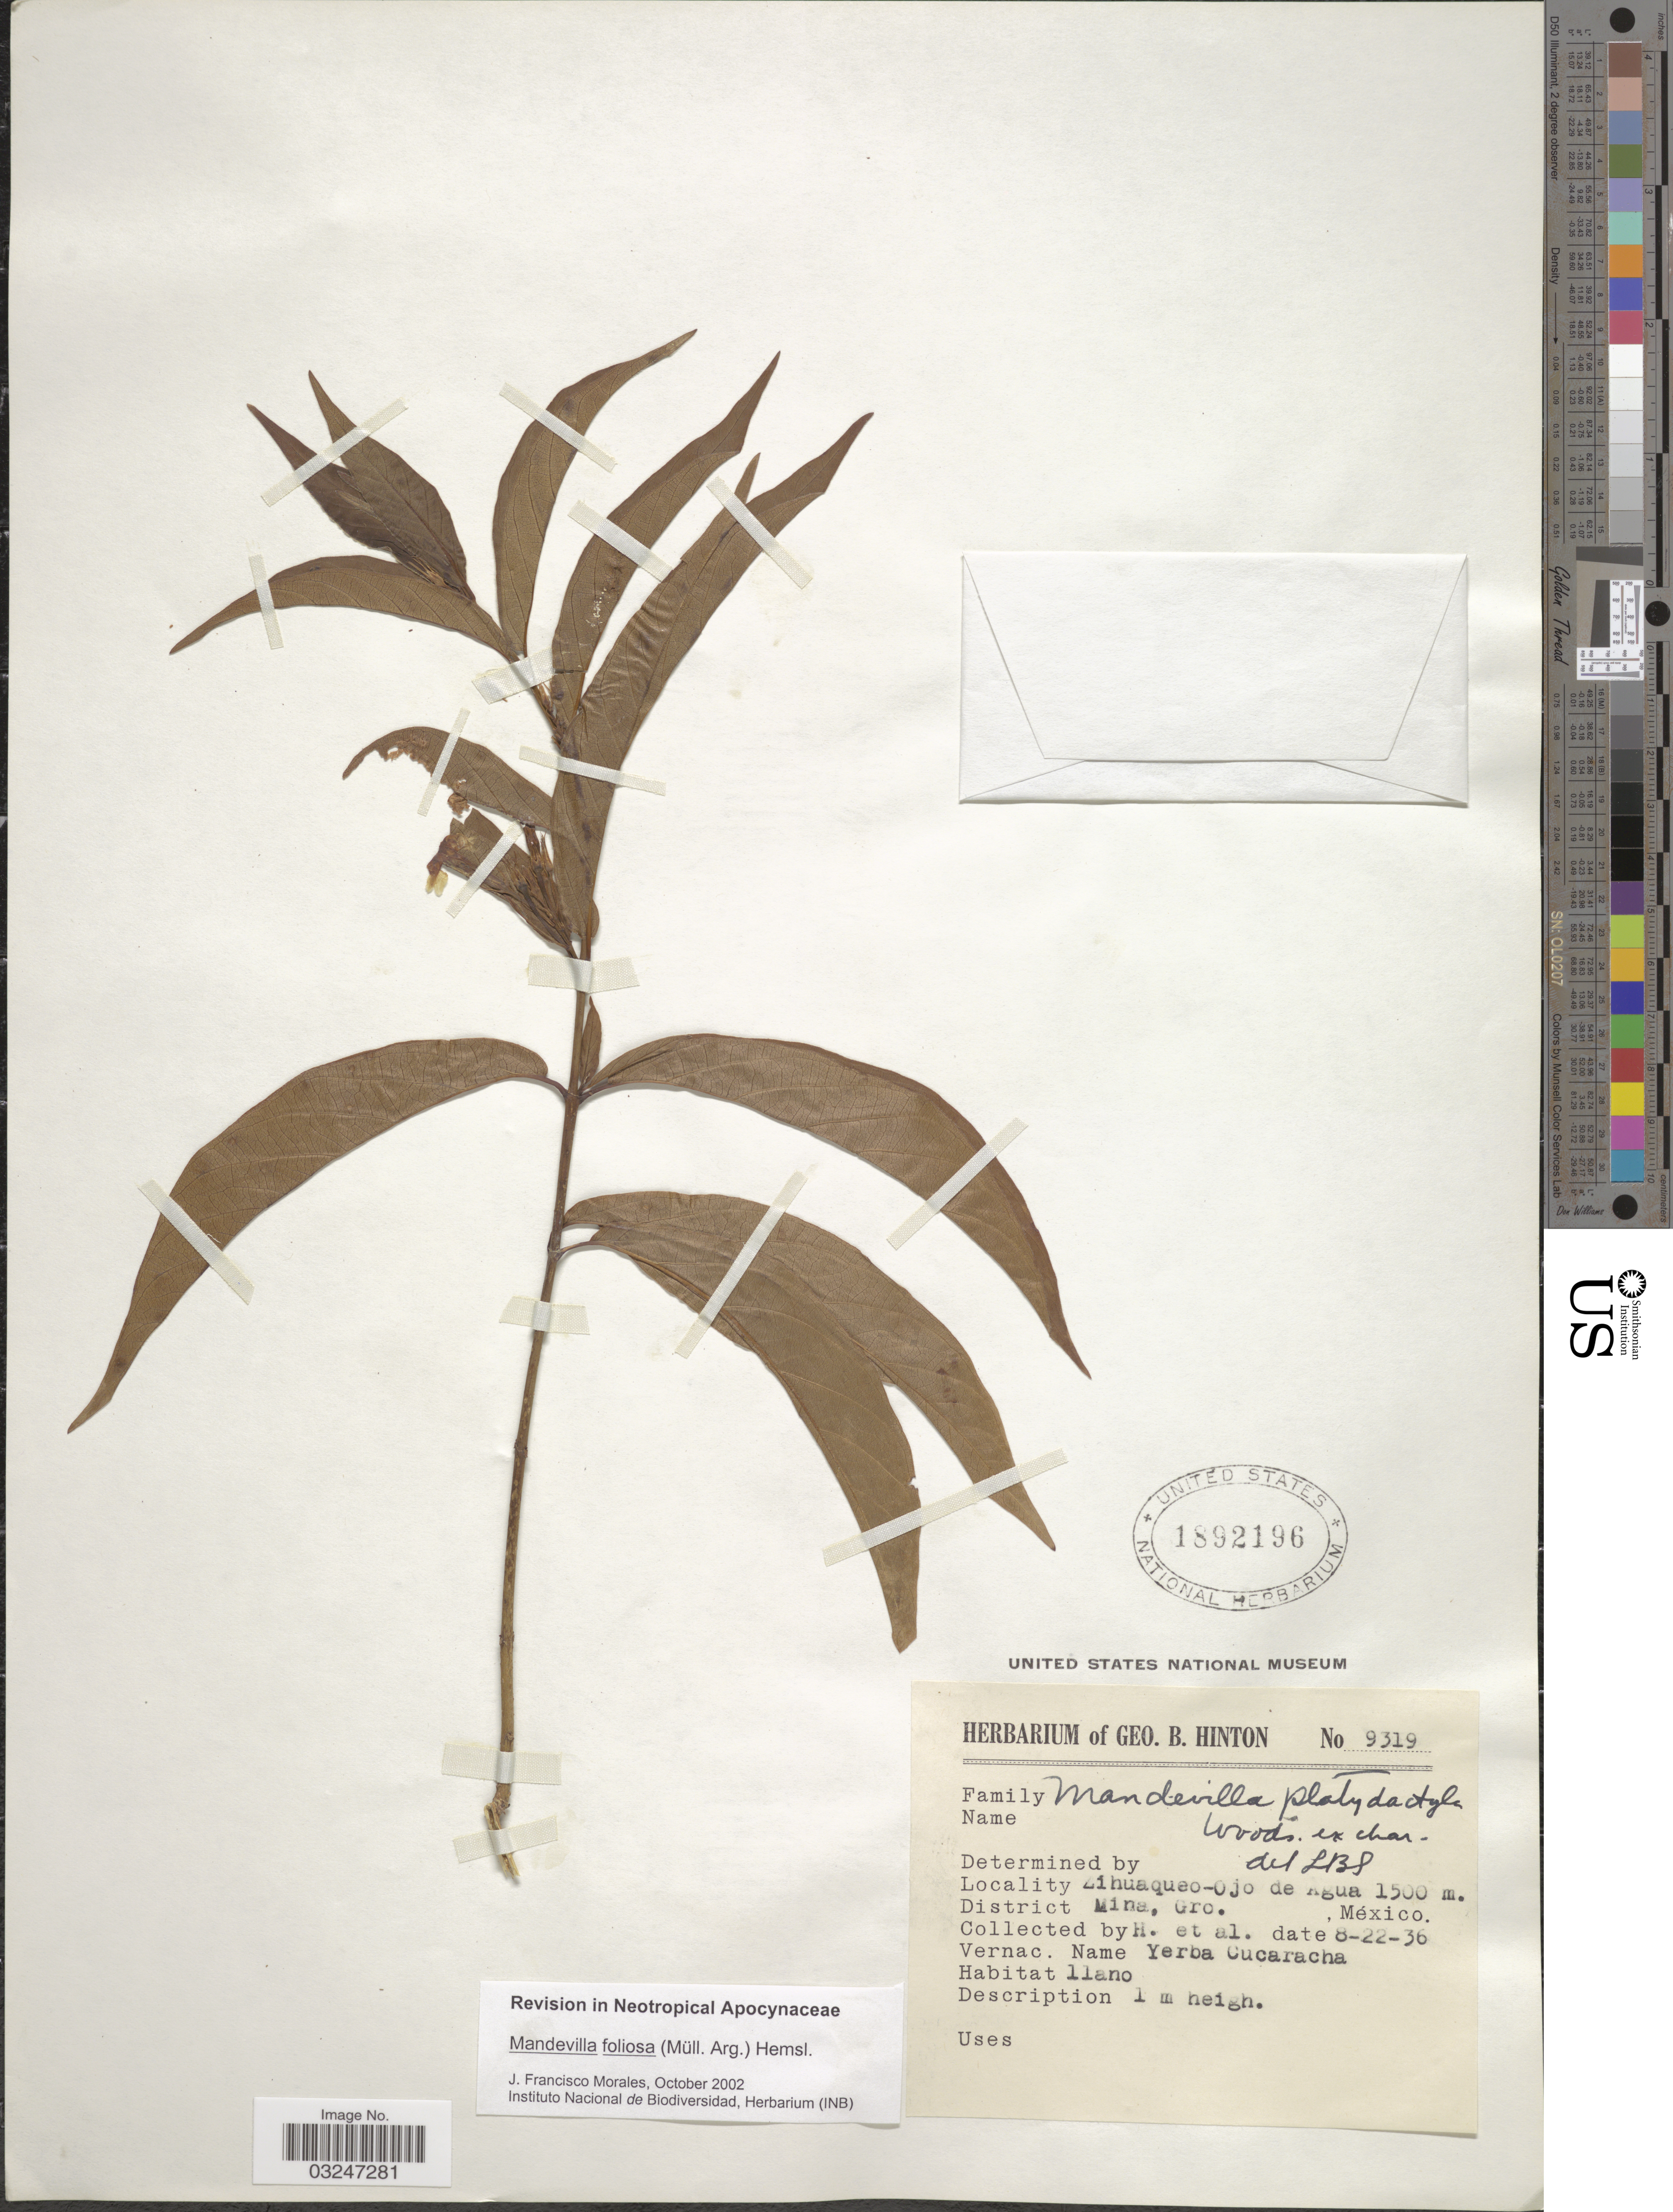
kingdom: Plantae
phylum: Tracheophyta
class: Magnoliopsida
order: Gentianales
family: Apocynaceae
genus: Mandevilla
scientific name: Mandevilla foliosa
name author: (Müll. Arg.) Hemsl.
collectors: G. B. Hinton & et al.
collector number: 9319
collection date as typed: Transcribed d/m/y: 22/8/36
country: Mexico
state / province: Guerrero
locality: Zihuaqueo-Ojo de Agua. District Mina, Gro.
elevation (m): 1500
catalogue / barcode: US 1892196